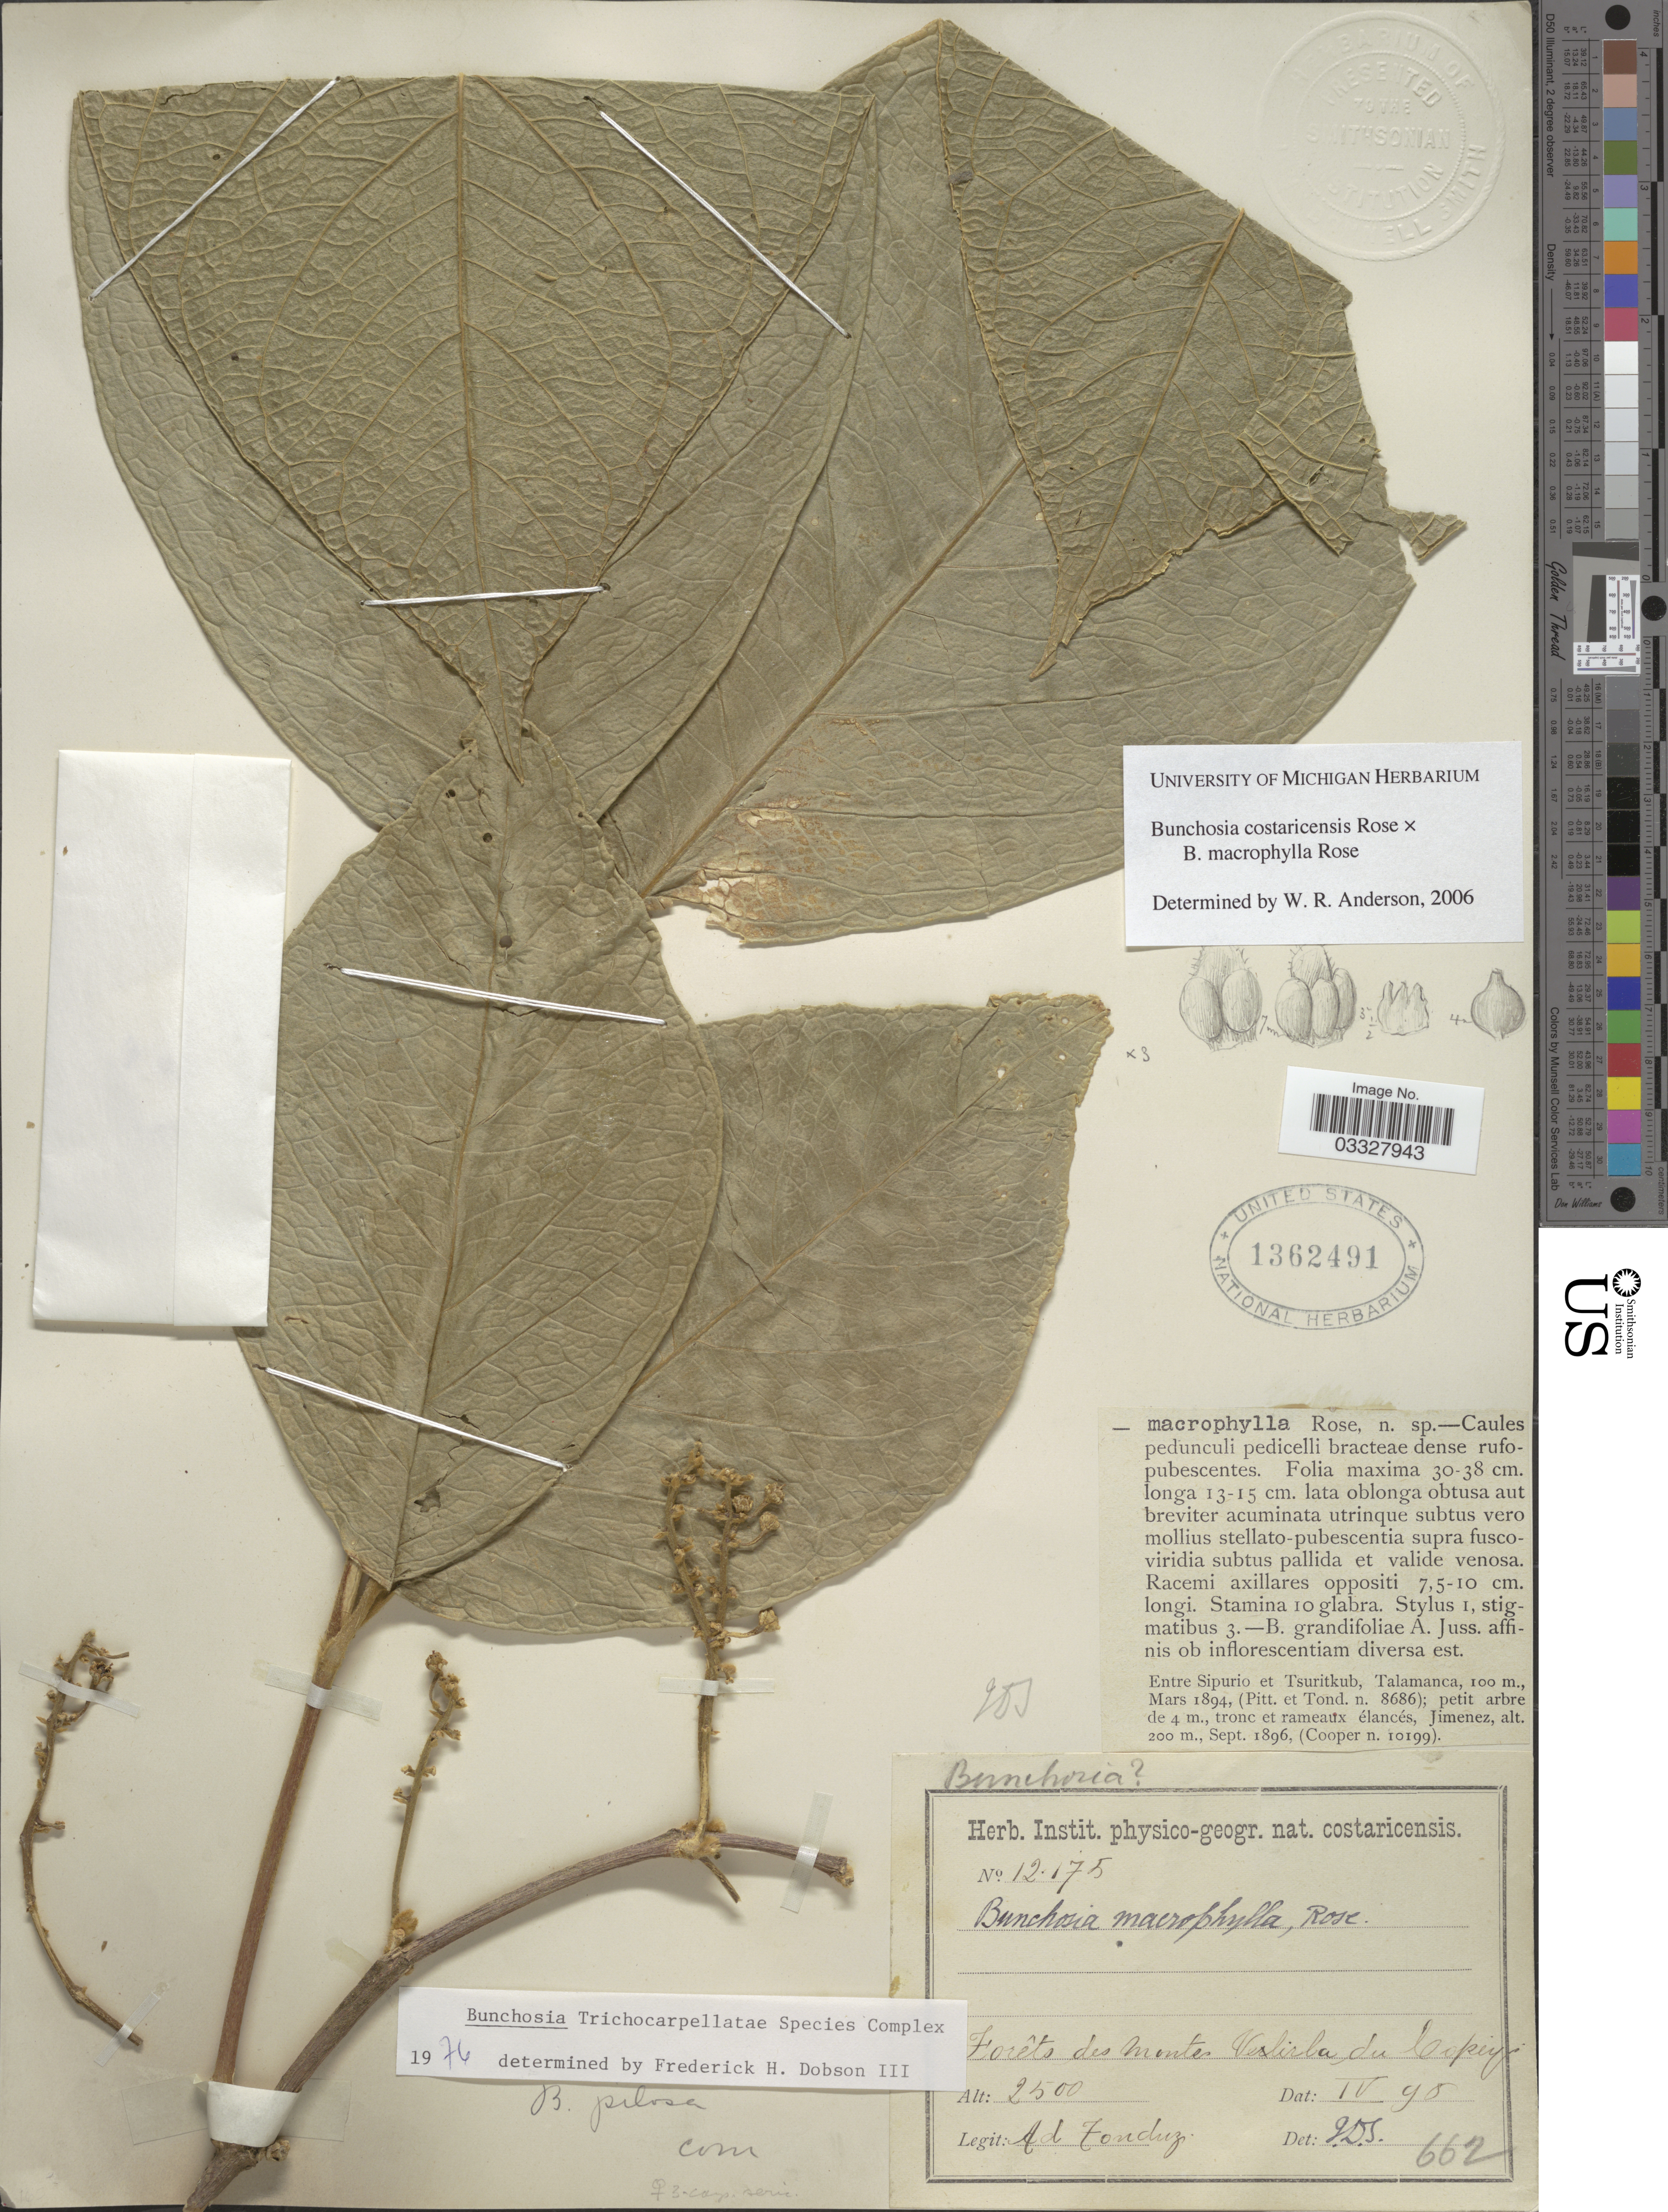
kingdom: Plantae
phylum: Tracheophyta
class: Magnoliopsida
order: Malpighiales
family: Malpighiaceae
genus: Bunchosia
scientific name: Bunchosia costaricensis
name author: Rose ex Donn. Sm. in Pittier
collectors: A. Tonduz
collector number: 12175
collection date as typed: Transcribed d/m/y: /4/95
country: Costa Rica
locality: Forêts des montes Velirla du Copey.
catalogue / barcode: US 1362491